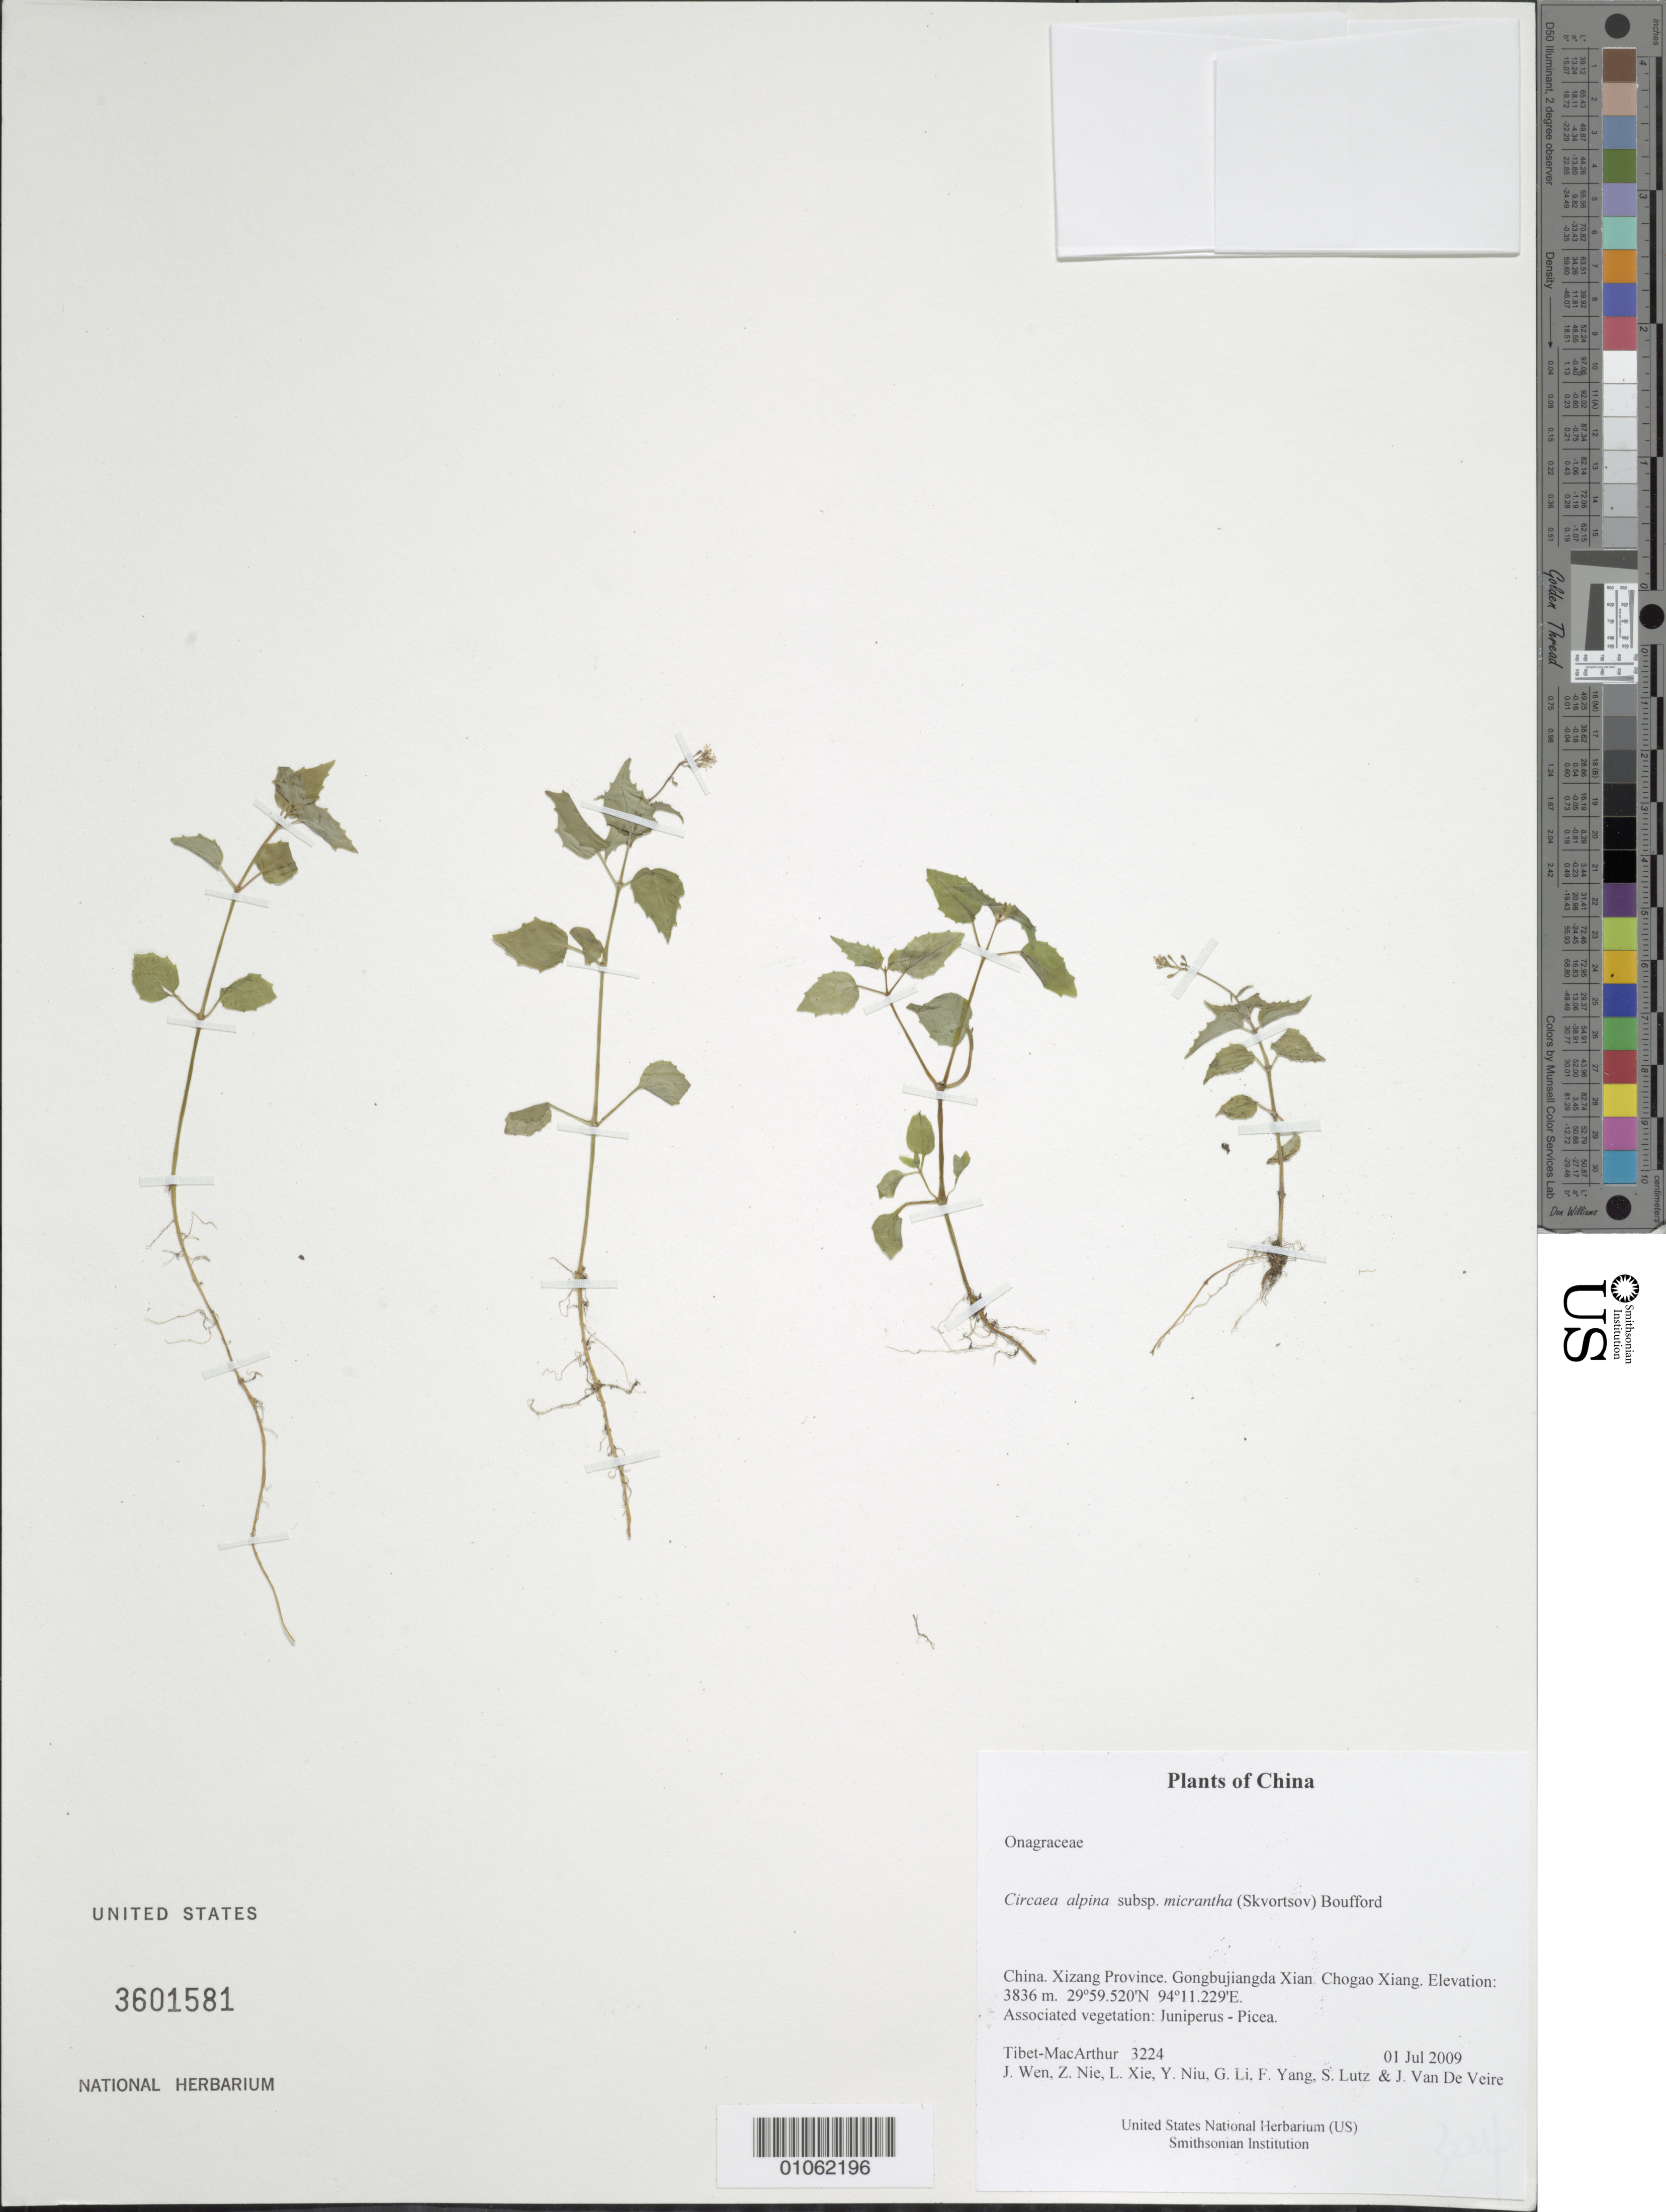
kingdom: Plantae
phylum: Tracheophyta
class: Magnoliopsida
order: Myrtales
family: Onagraceae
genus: Circaea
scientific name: Circaea alpina subsp. micrantha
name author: (A.K. Skvortsov) Boufford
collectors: Tibet-MacArthur, J. Wen, Z. Nie, L. Xie, Y. Niu, G. Li, F. Yang, S. Lutz & J. Van De Veire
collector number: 3224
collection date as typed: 01 Jul 2009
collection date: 2009-07-01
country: China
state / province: Xizang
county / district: Gongbujiangda Xian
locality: Chogao Xiang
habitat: Associated vegetation: Juniperus - Picea.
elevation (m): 3836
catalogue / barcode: US 3601581